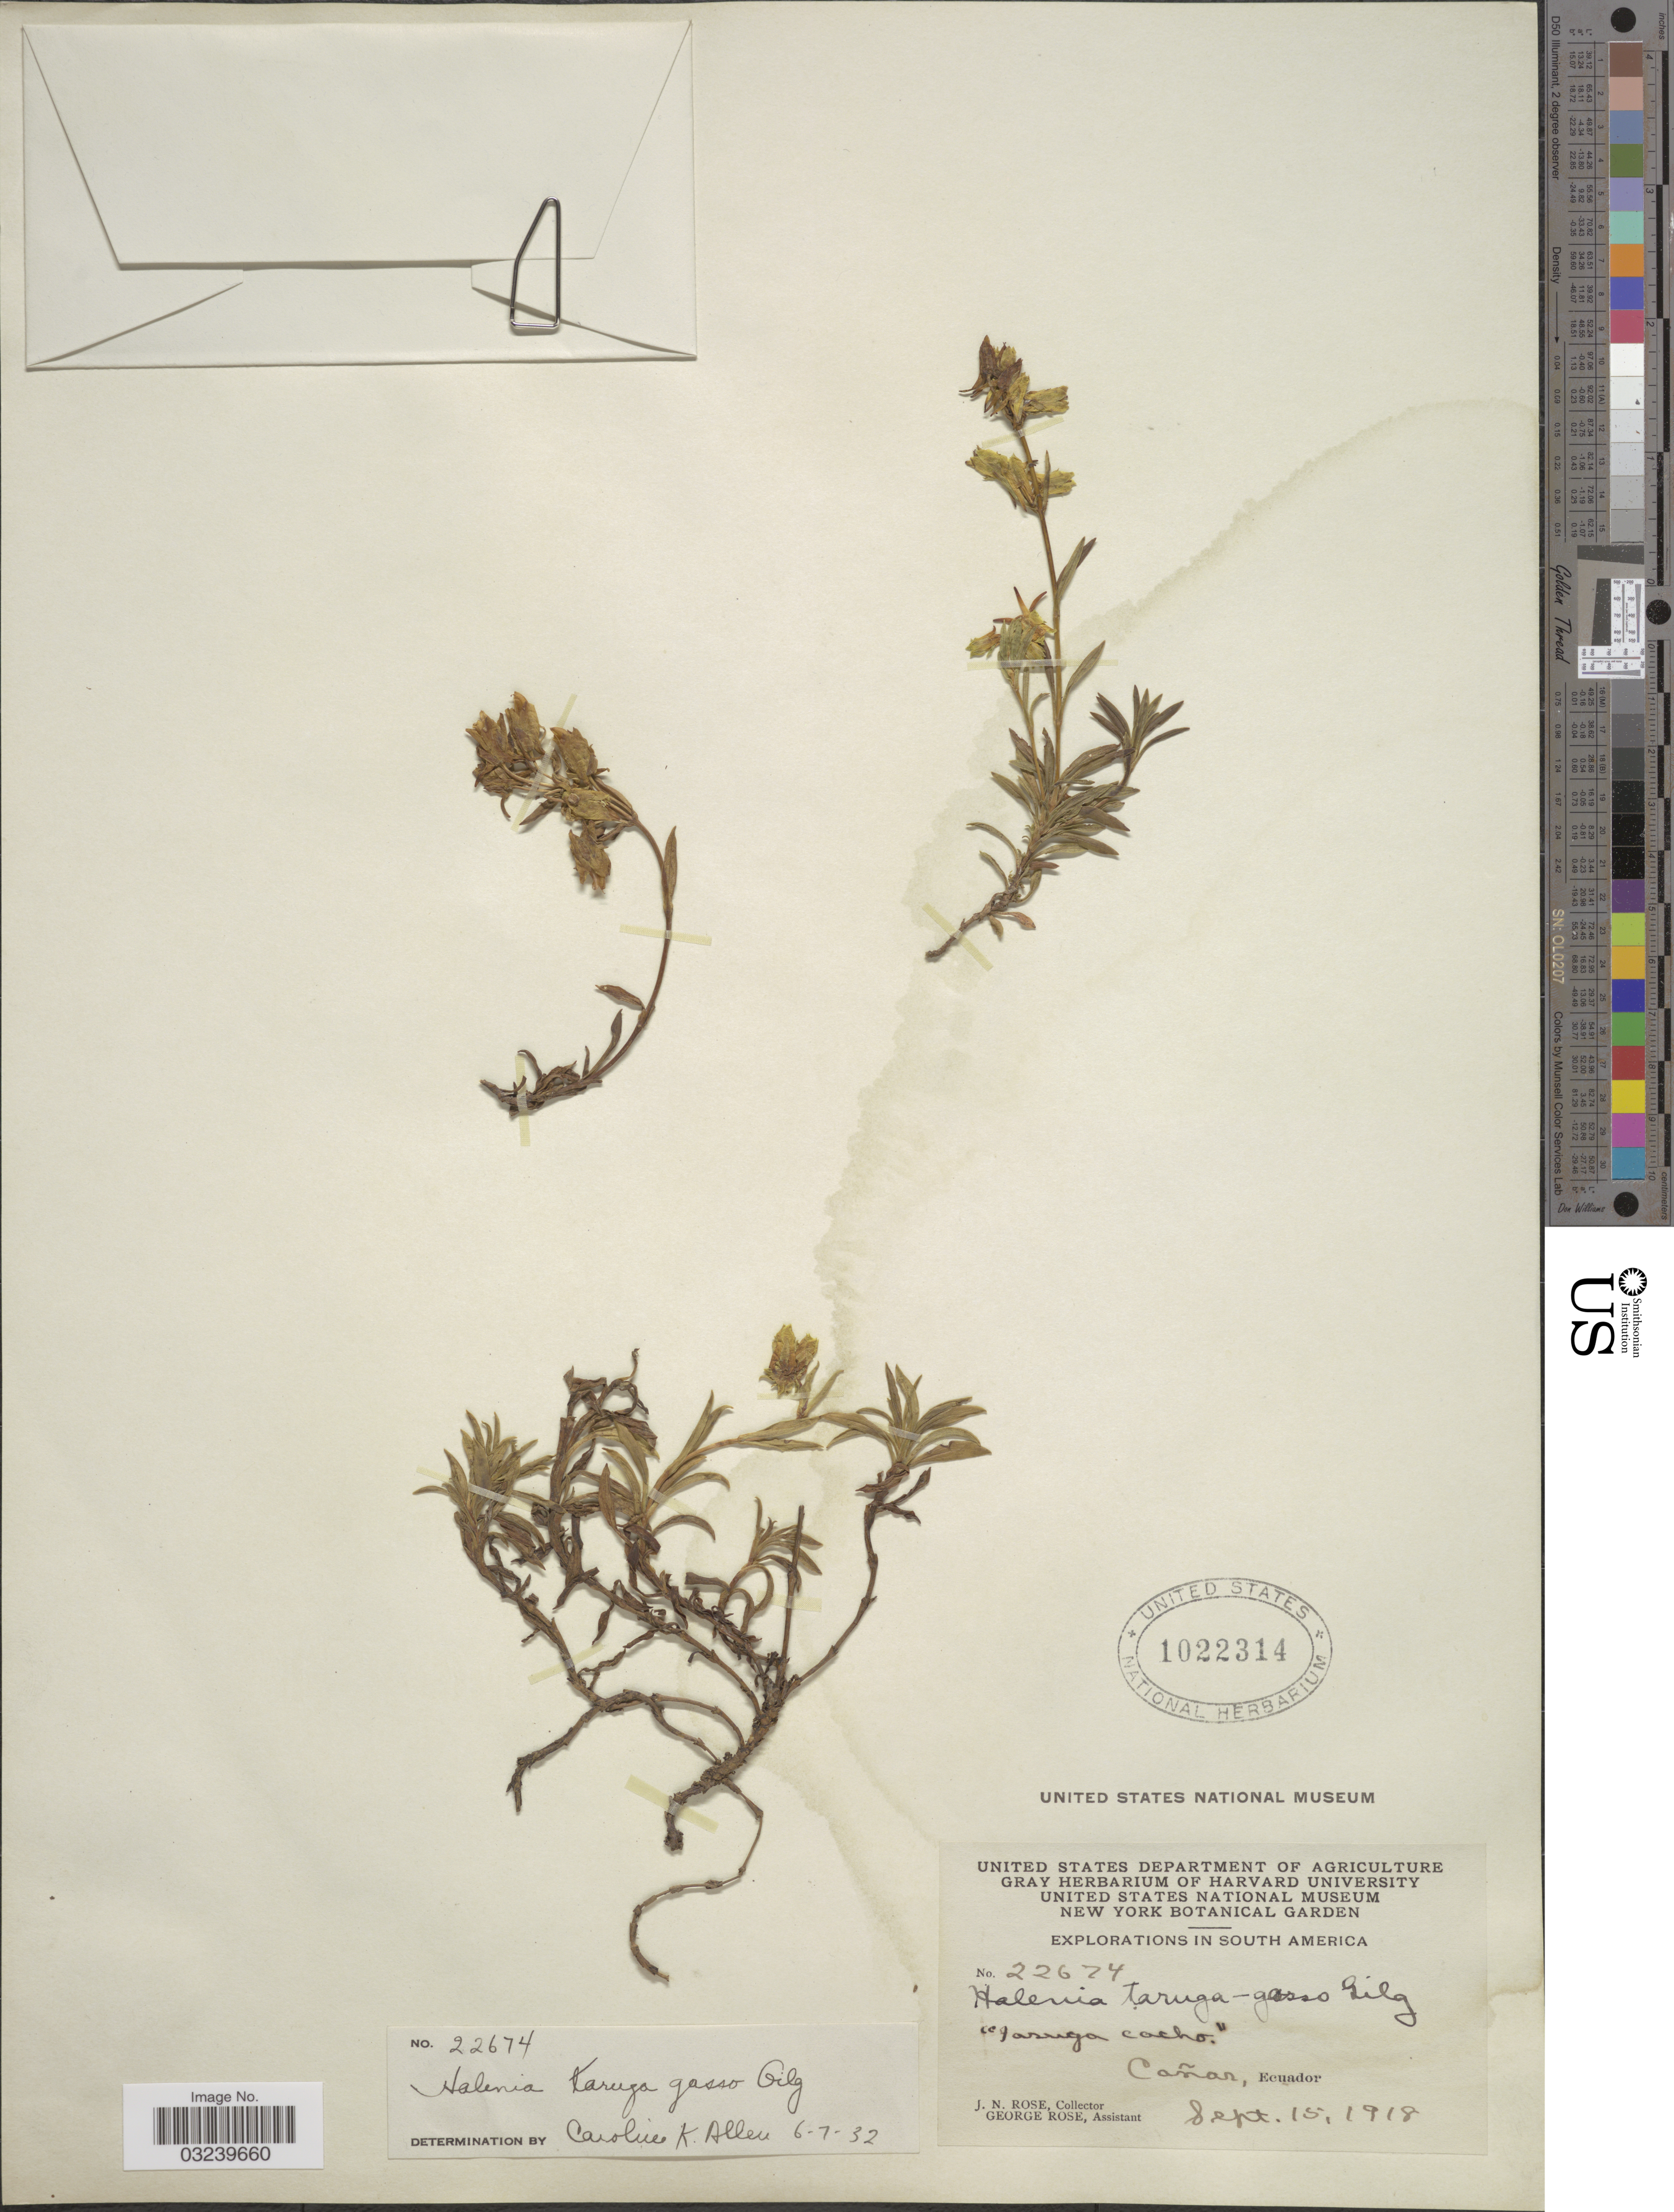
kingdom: Plantae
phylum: Tracheophyta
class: Magnoliopsida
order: Gentianales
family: Gentianaceae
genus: Halenia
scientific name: Halenia taruga-gasso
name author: Gilg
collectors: J. N. Rose & G. Rose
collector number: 22674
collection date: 1918-09-15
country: Ecuador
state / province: Cañar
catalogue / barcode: US 1022314